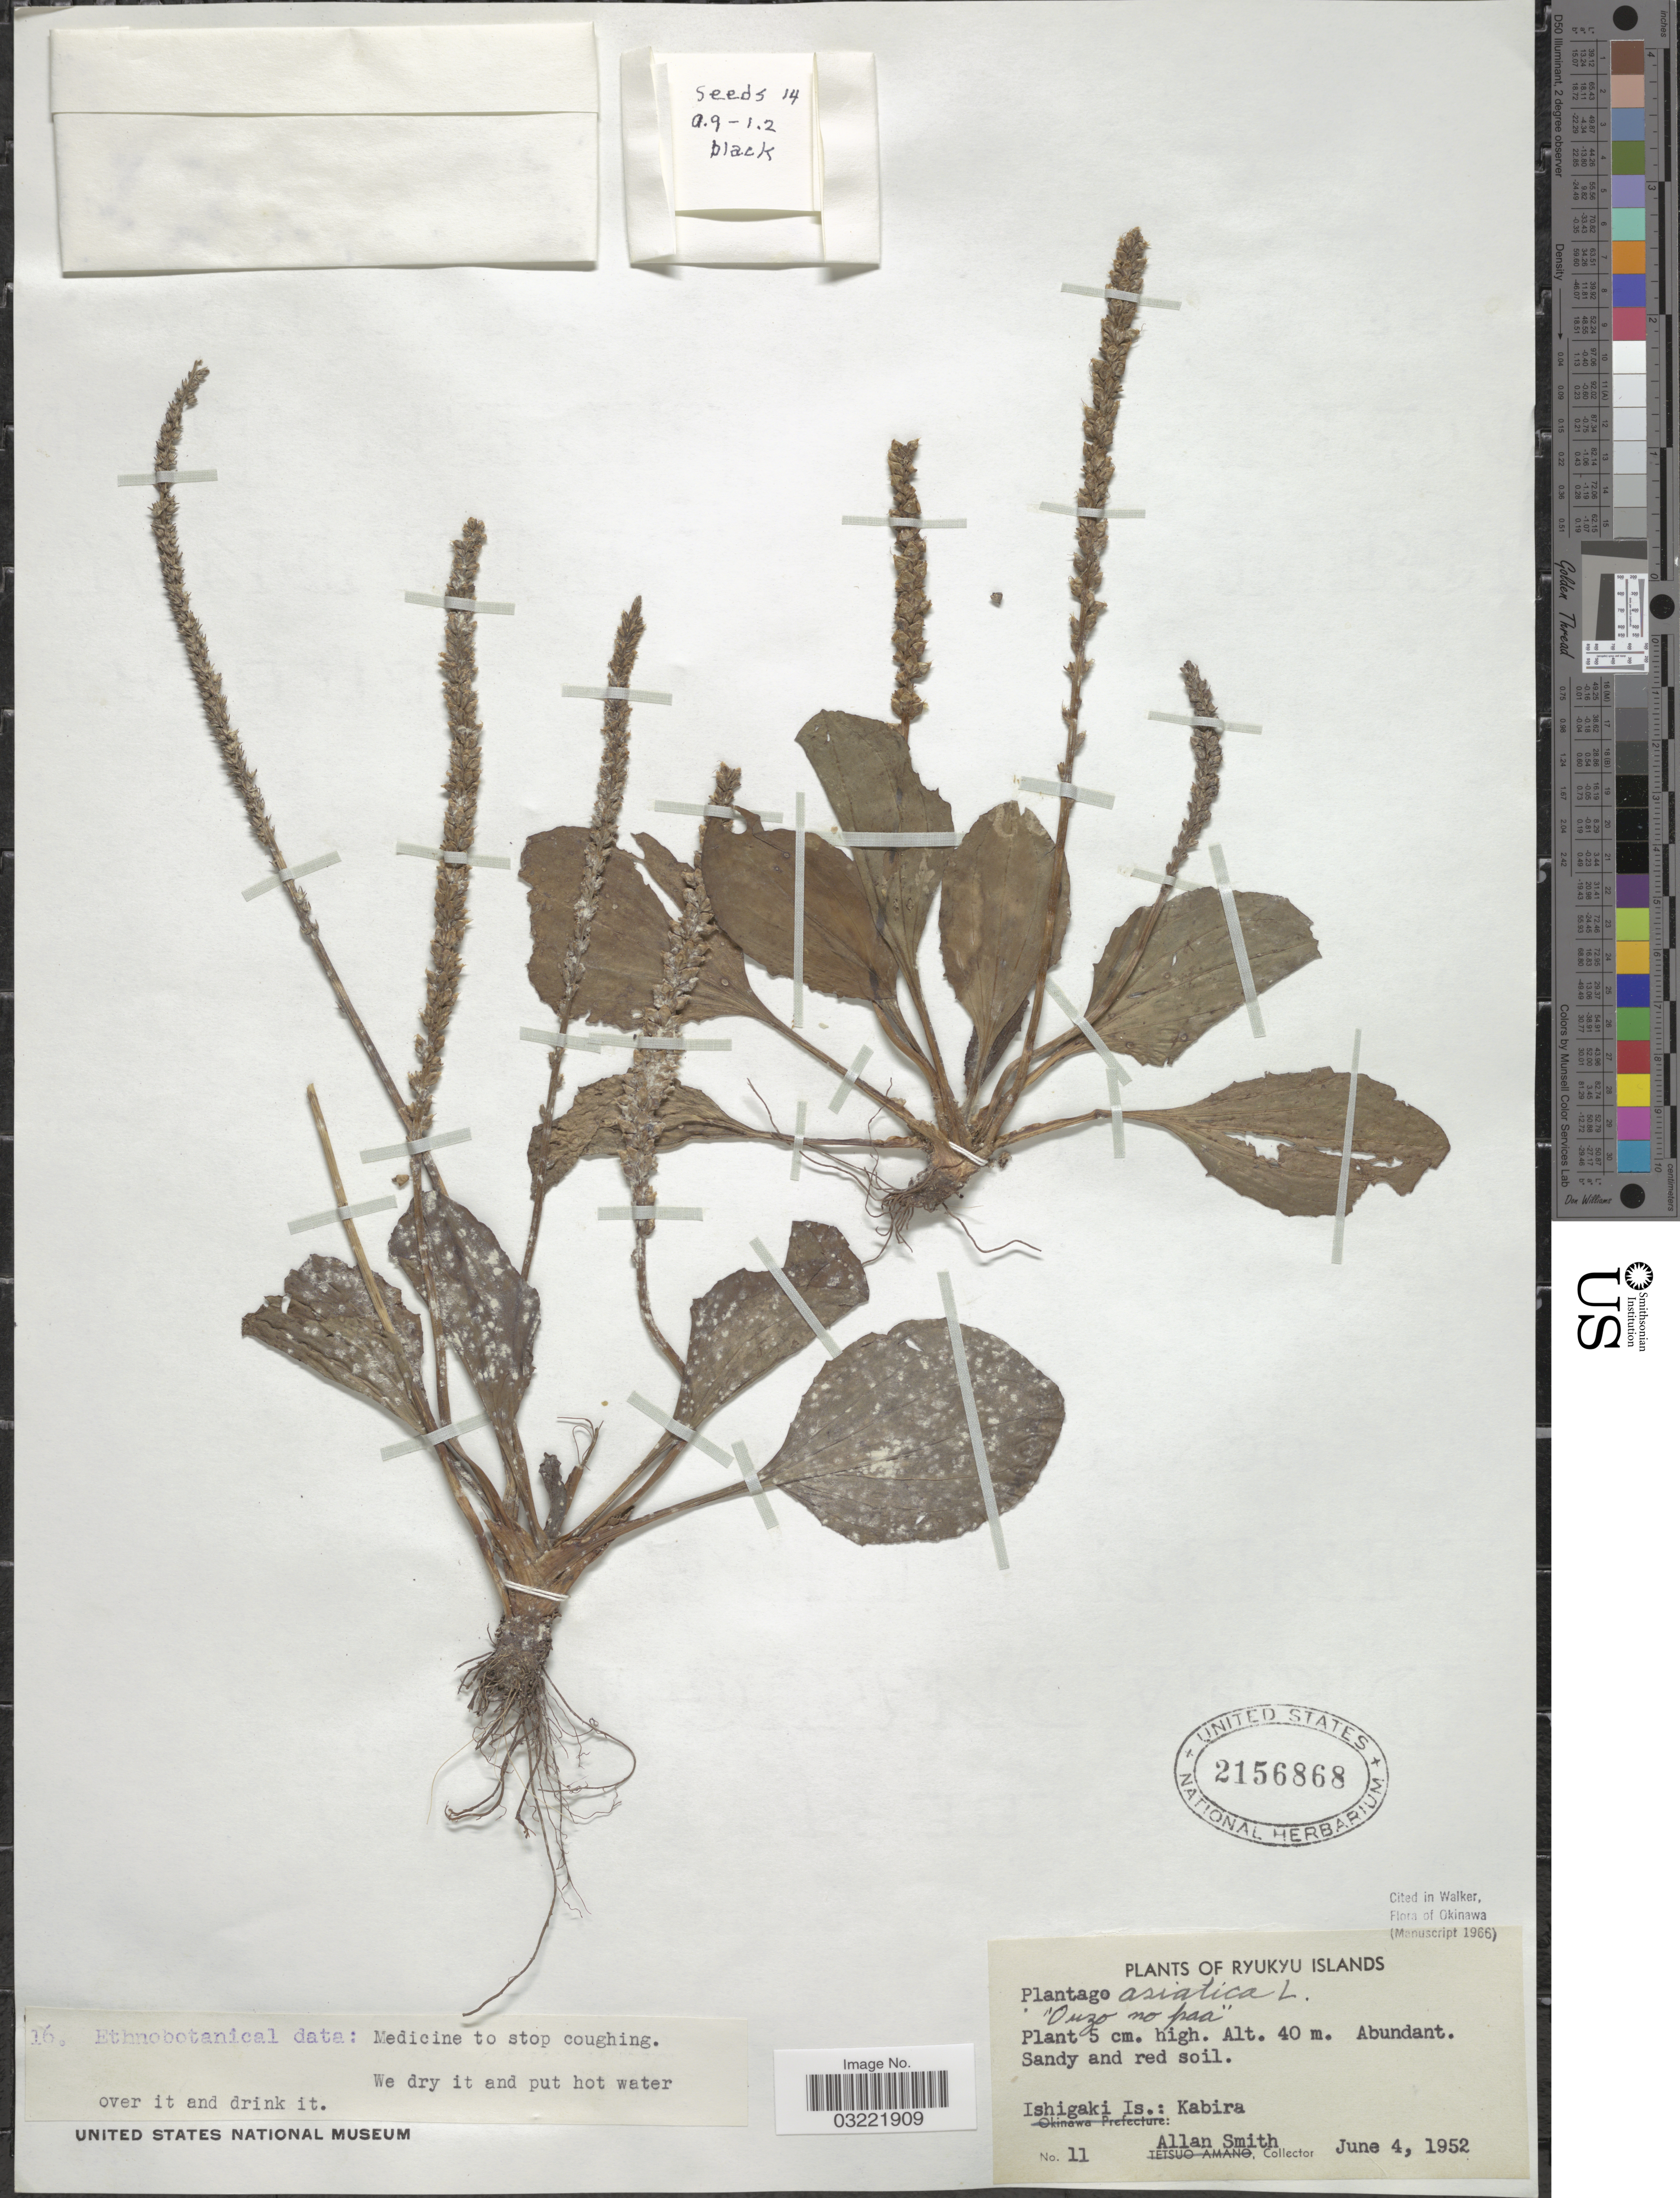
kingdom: Plantae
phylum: Tracheophyta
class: Magnoliopsida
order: Lamiales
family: Plantaginaceae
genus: Plantago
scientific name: Plantago asiatica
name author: L.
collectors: A. Smith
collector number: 11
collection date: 1952-06-04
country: Japan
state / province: Okinawa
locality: Ryukyu Islands. Ishigaki Is.: Kabira.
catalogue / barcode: US 2156868